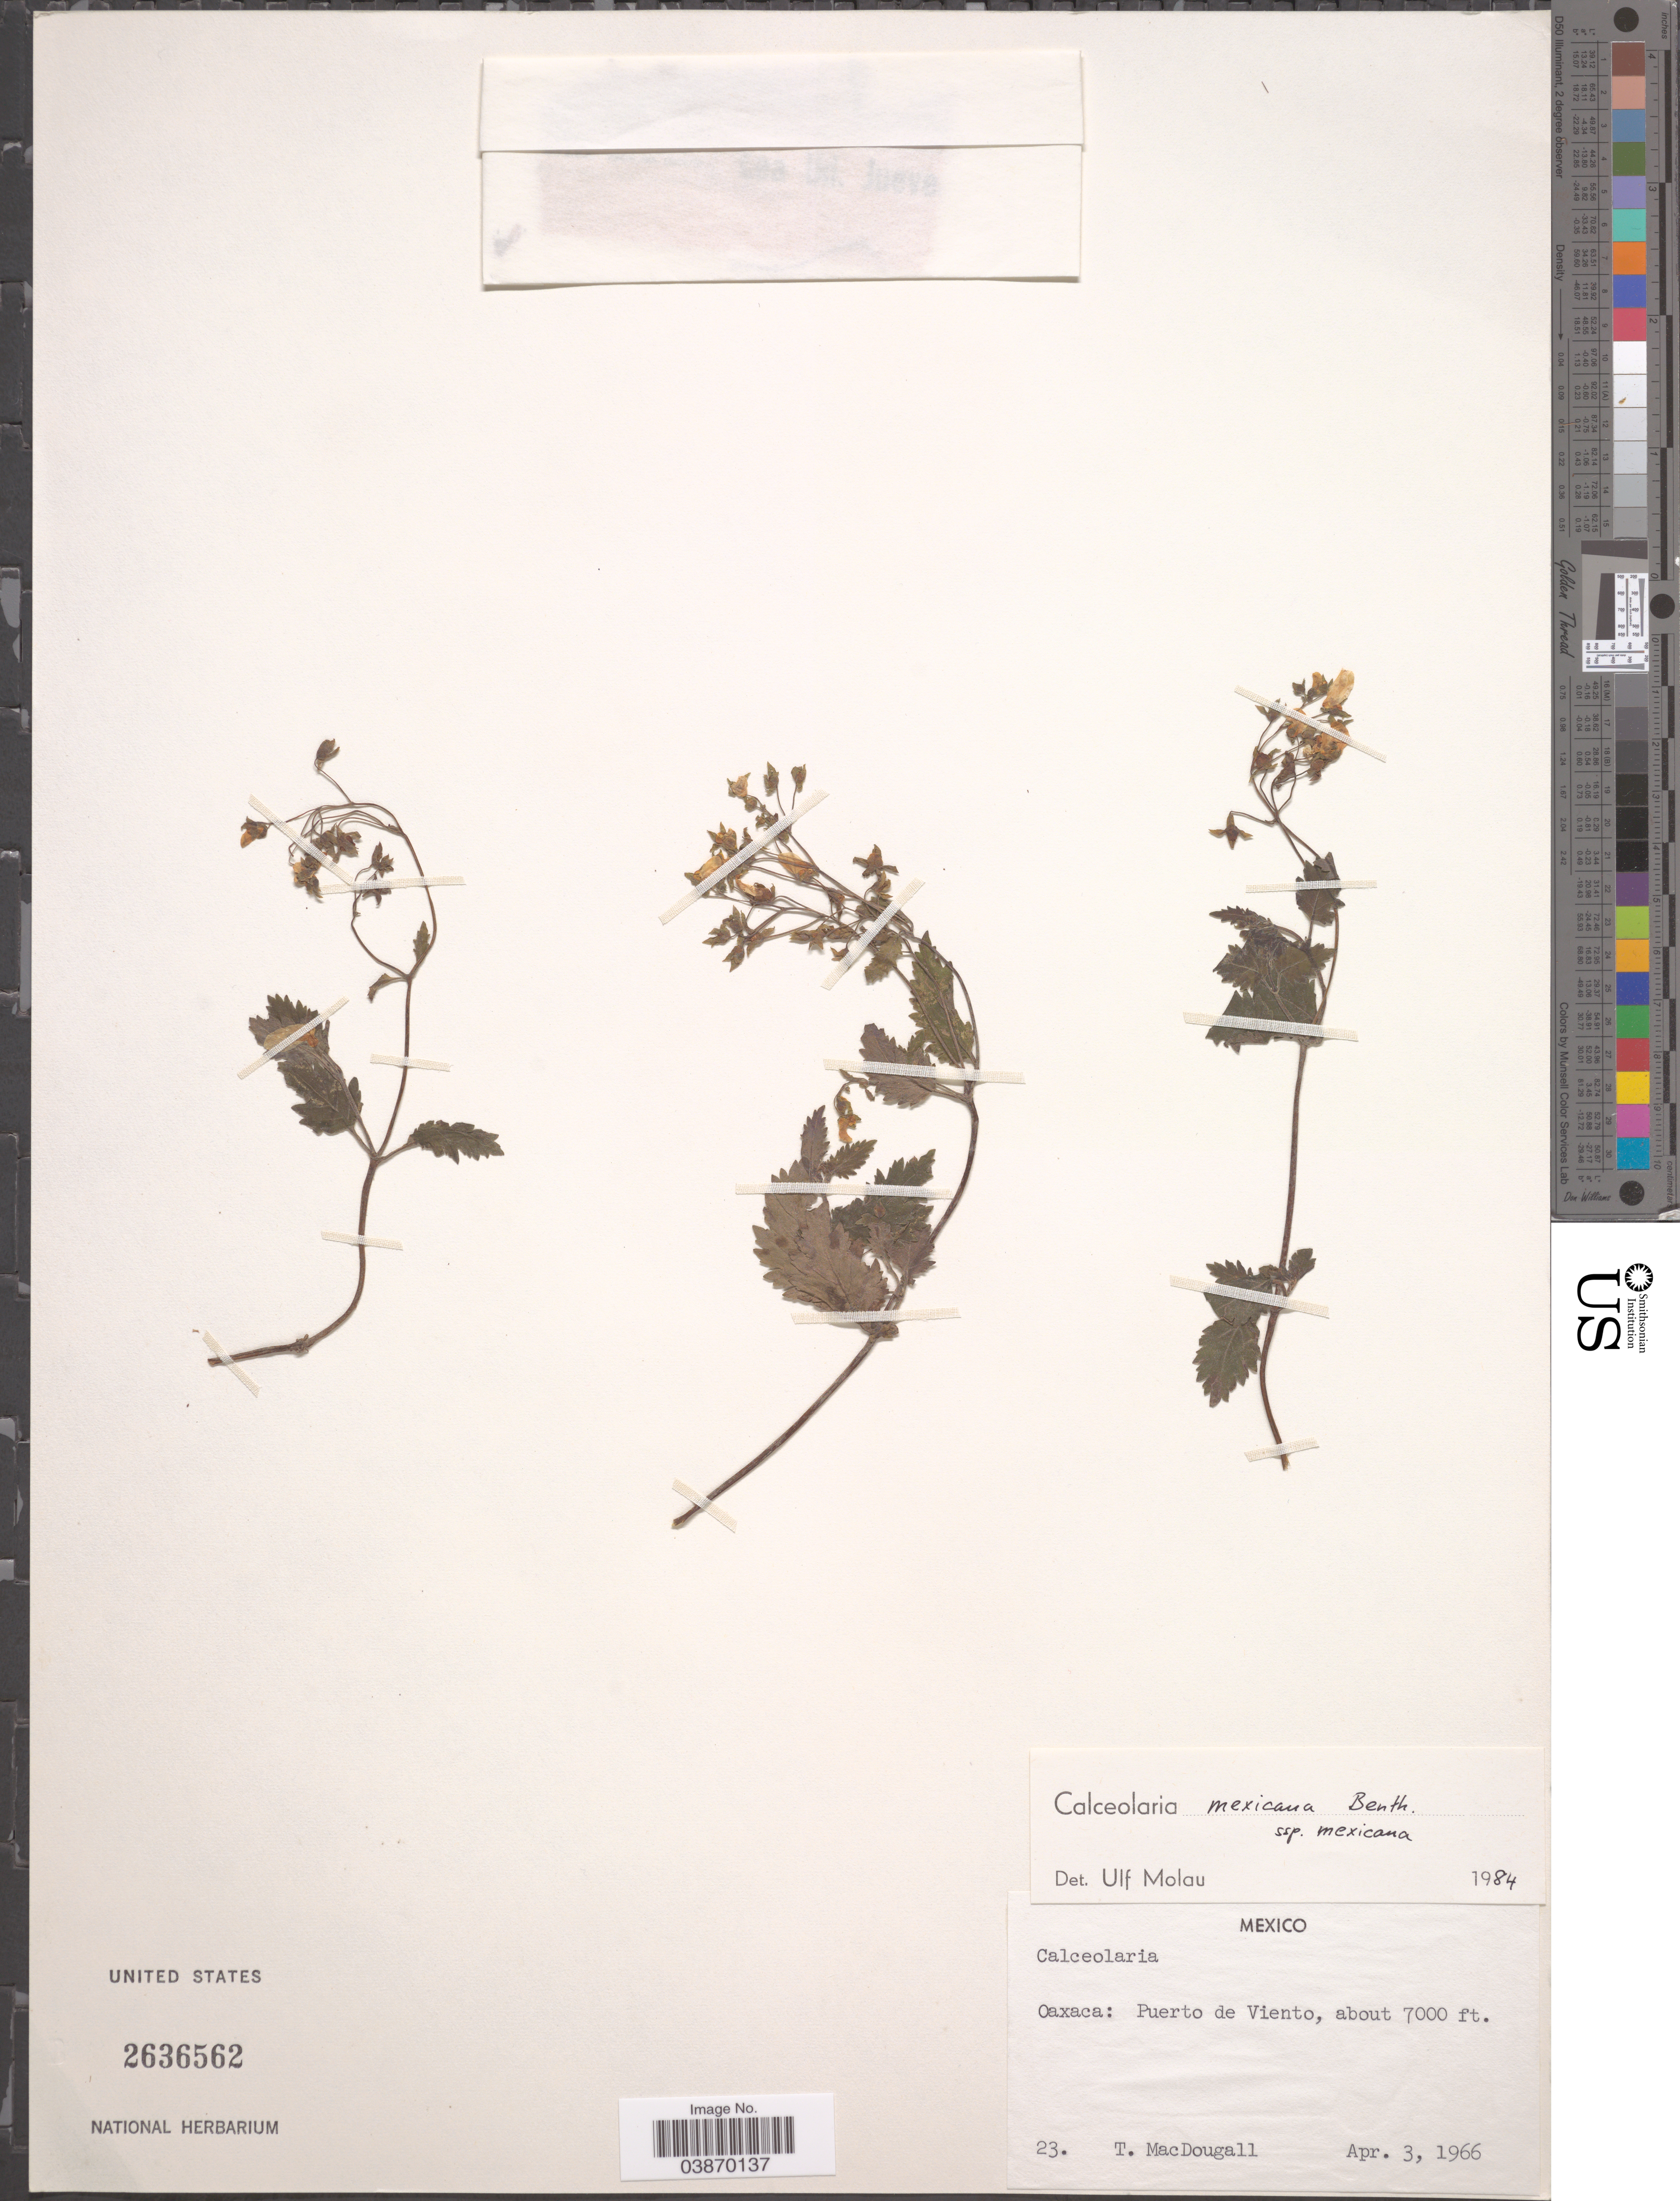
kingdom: Plantae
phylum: Tracheophyta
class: Magnoliopsida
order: Lamiales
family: Calceolariaceae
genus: Calceolaria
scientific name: Calceolaria mexicana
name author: Benth.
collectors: T. MacDougal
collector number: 23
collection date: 1966-04-03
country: Mexico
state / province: Oaxaca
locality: Puerto de Viento.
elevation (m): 2134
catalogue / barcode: US 2636562